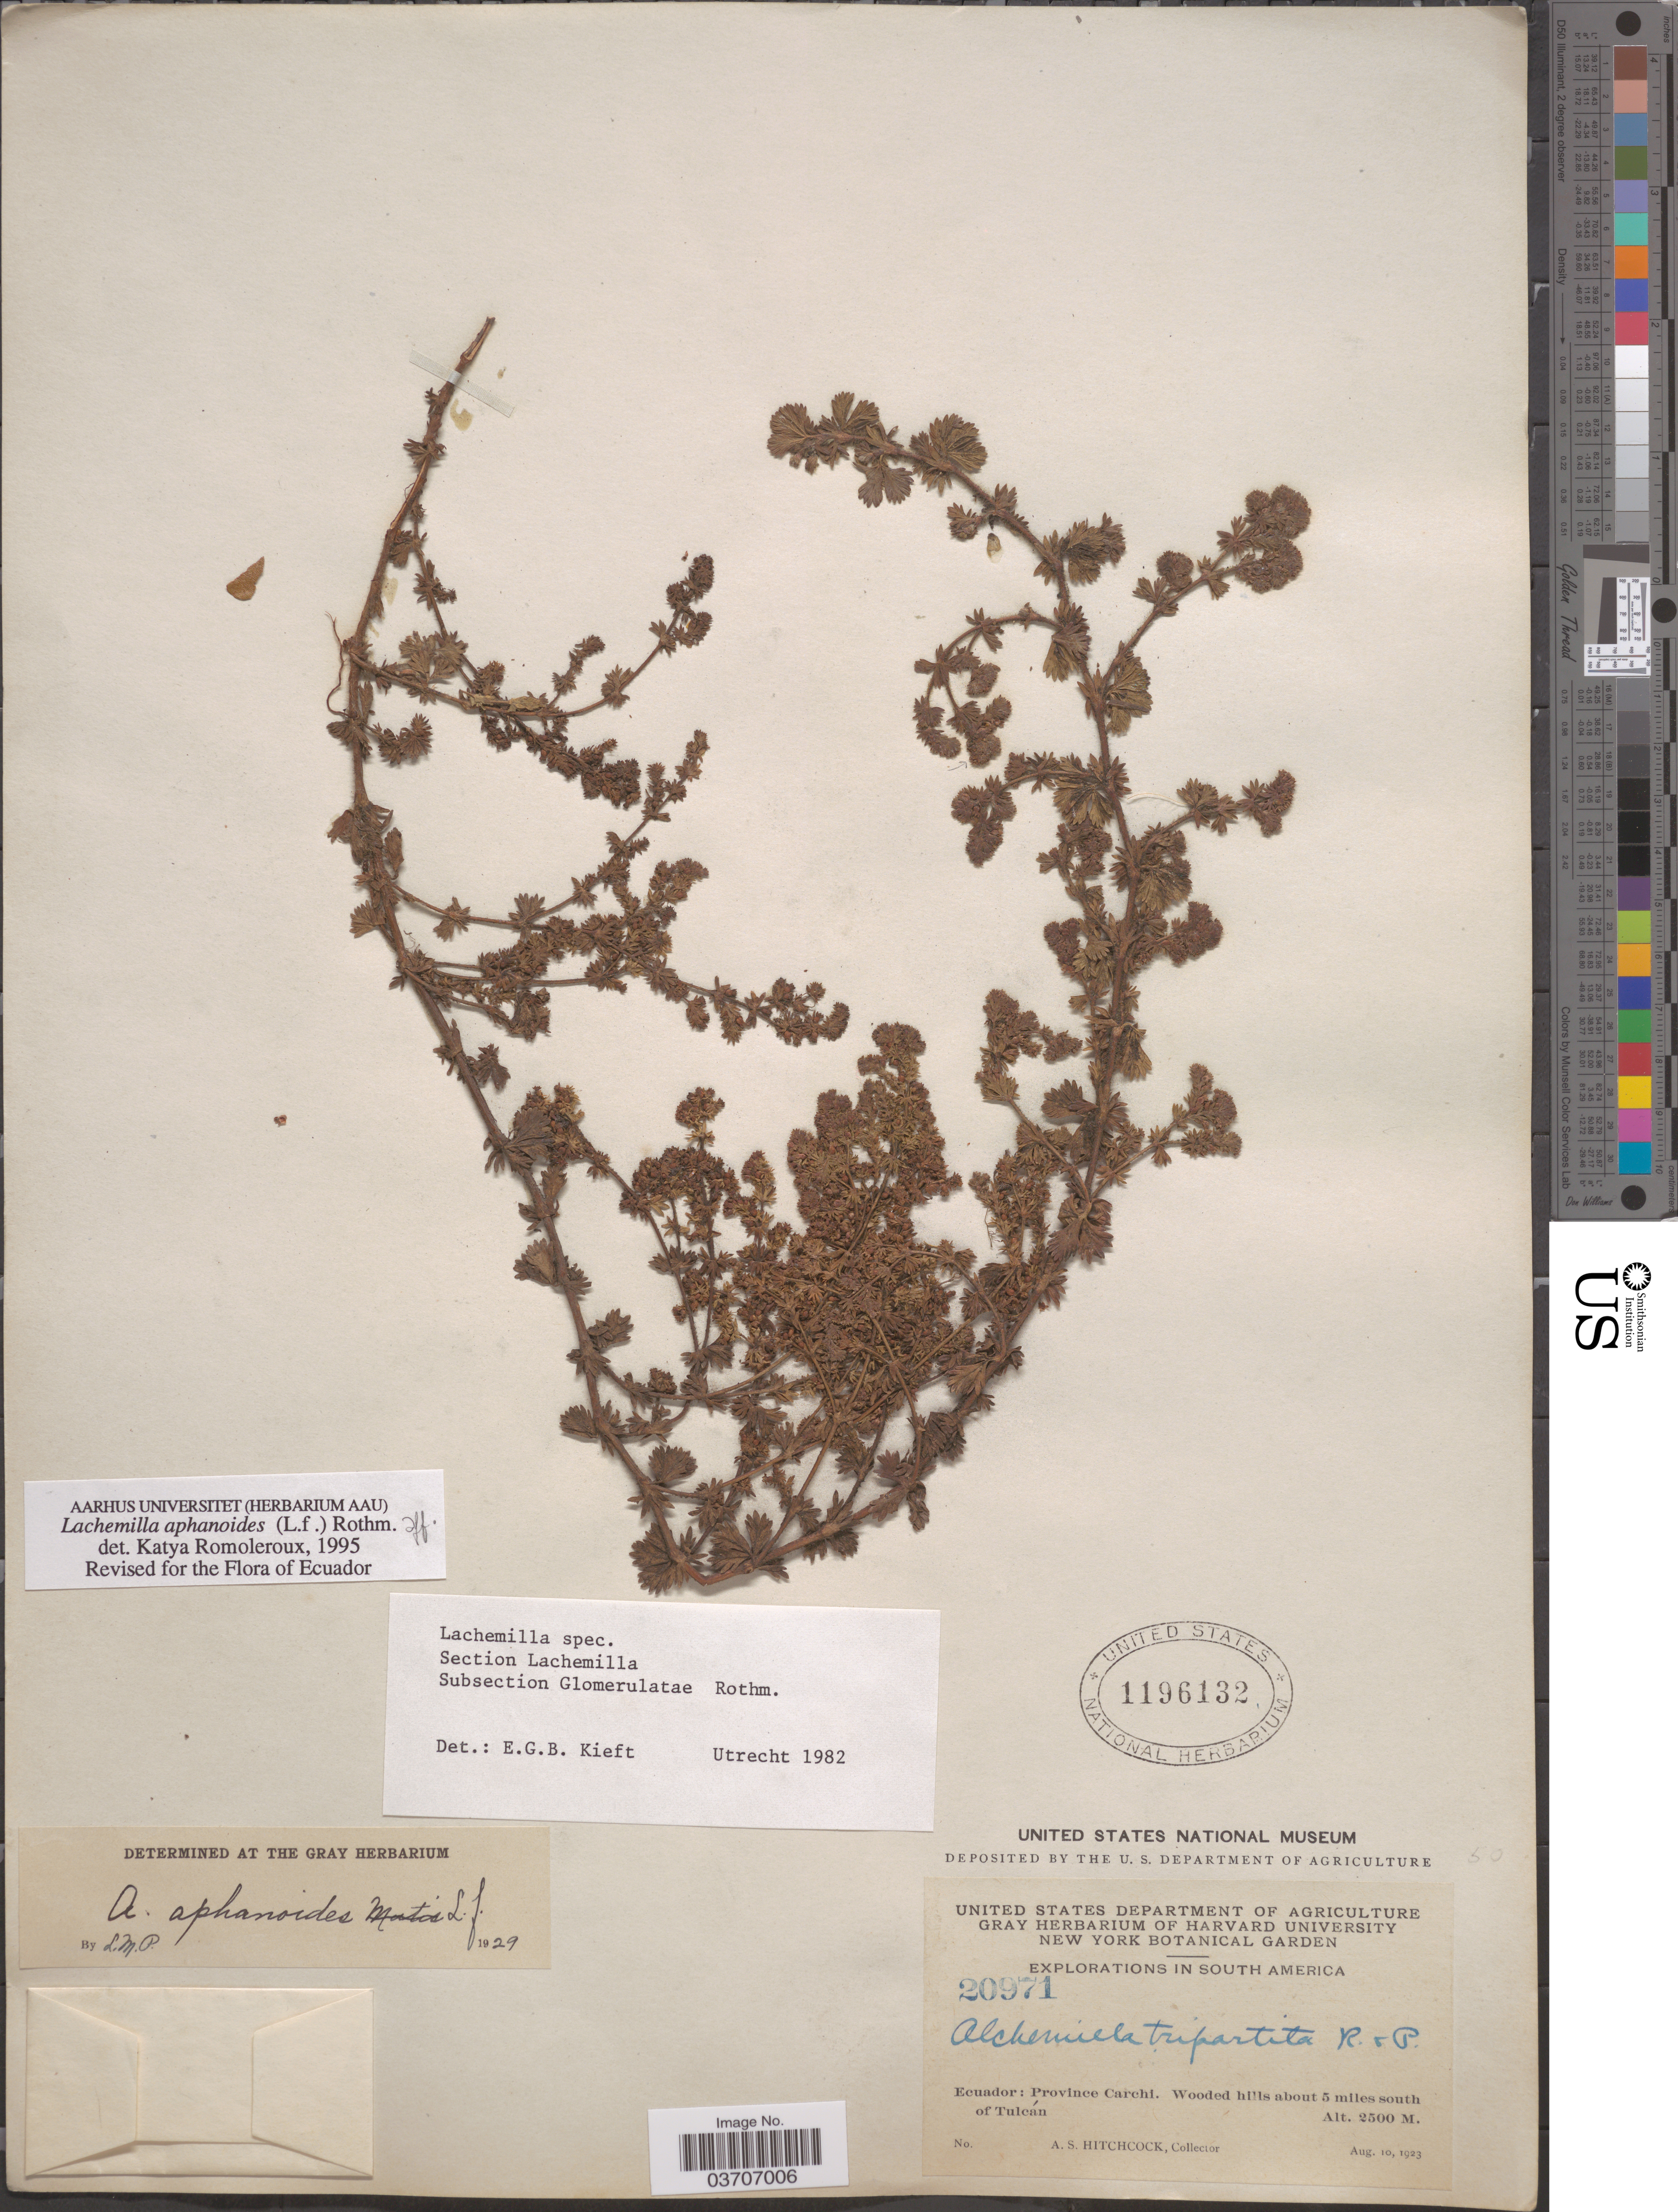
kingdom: Plantae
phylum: Tracheophyta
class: Magnoliopsida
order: Rosales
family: Rosaceae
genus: Lachemilla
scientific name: Lachemilla aphanoides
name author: (Mutis ex L. f.) Rothm.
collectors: A. S. Hitchcock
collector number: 20971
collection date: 1923-08-10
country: Ecuador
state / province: Carchi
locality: Wooded hills about 5 miles south of Tulcán.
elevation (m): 2500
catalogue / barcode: US 1196132